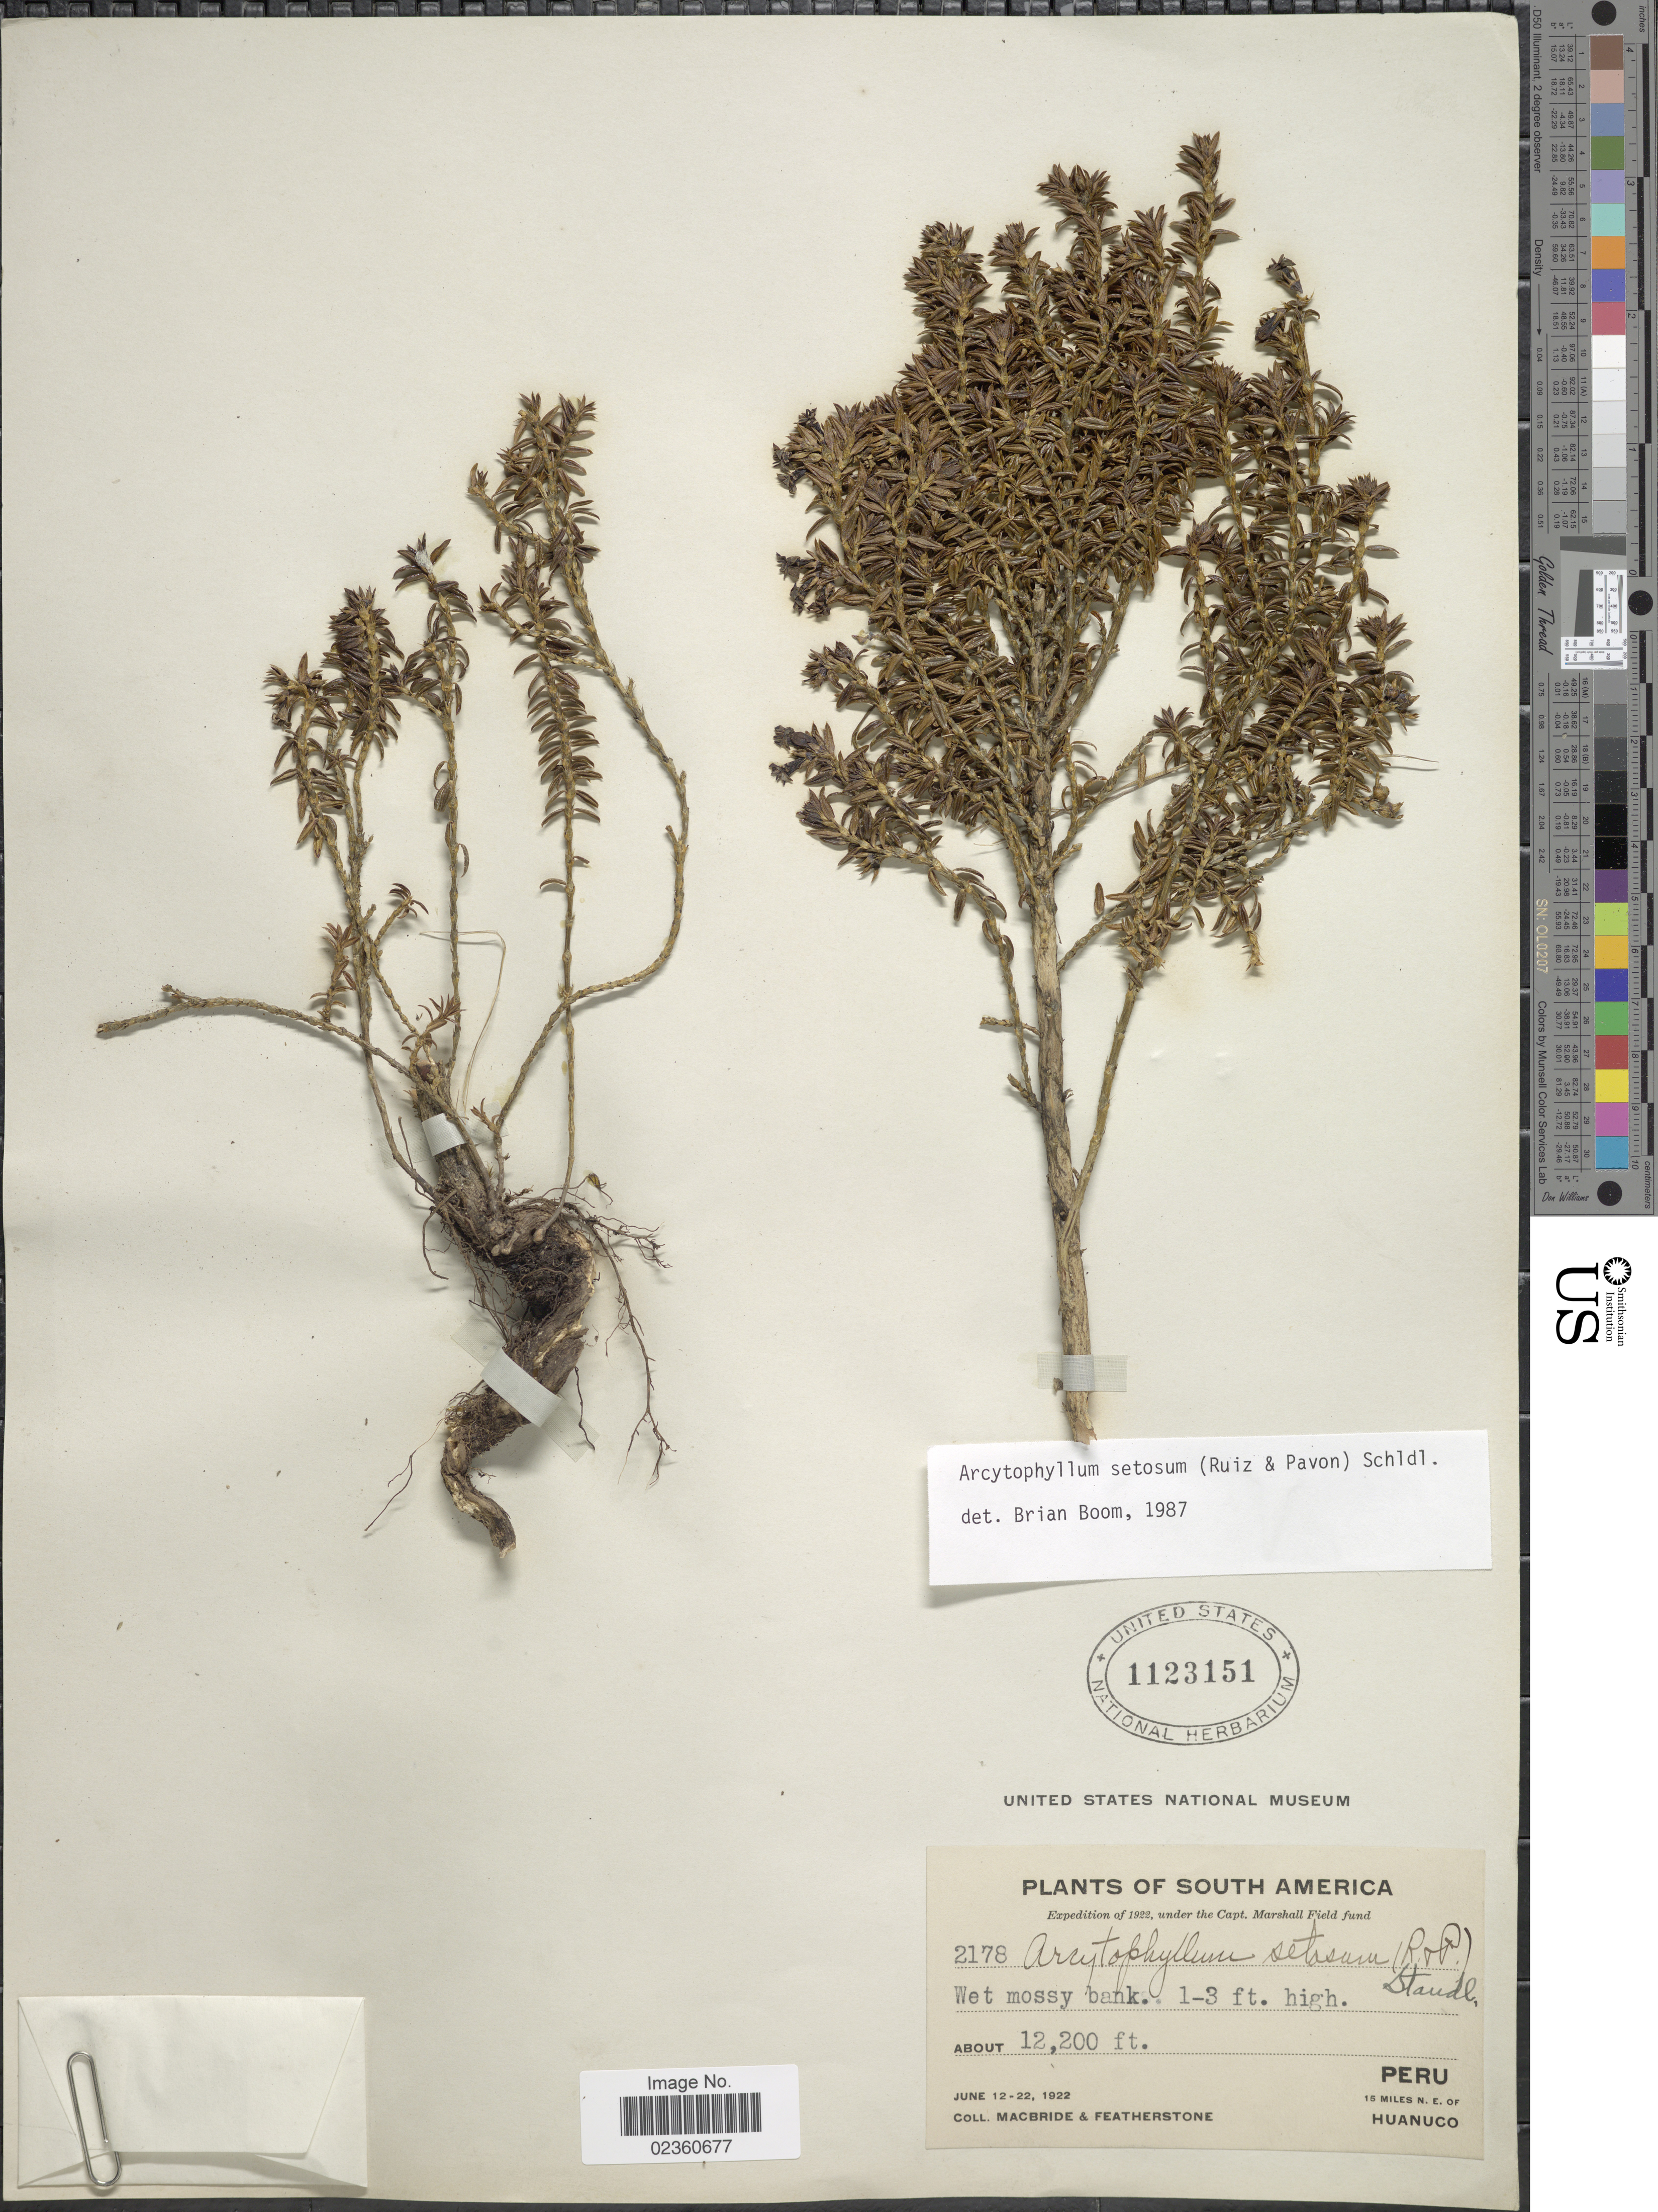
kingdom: Plantae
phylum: Tracheophyta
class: Magnoliopsida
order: Gentianales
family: Rubiaceae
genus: Arcytophyllum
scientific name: Arcytophyllum setosum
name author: (Ruiz & Pav.) Schltdl.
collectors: Macbride, -- & -. Featherstone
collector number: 2178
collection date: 1922-06-12/1922-06-22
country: Peru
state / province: Huánuco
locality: Wet mossy bank, 15 miles N.E of Huanuco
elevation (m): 3719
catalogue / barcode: US 1123151